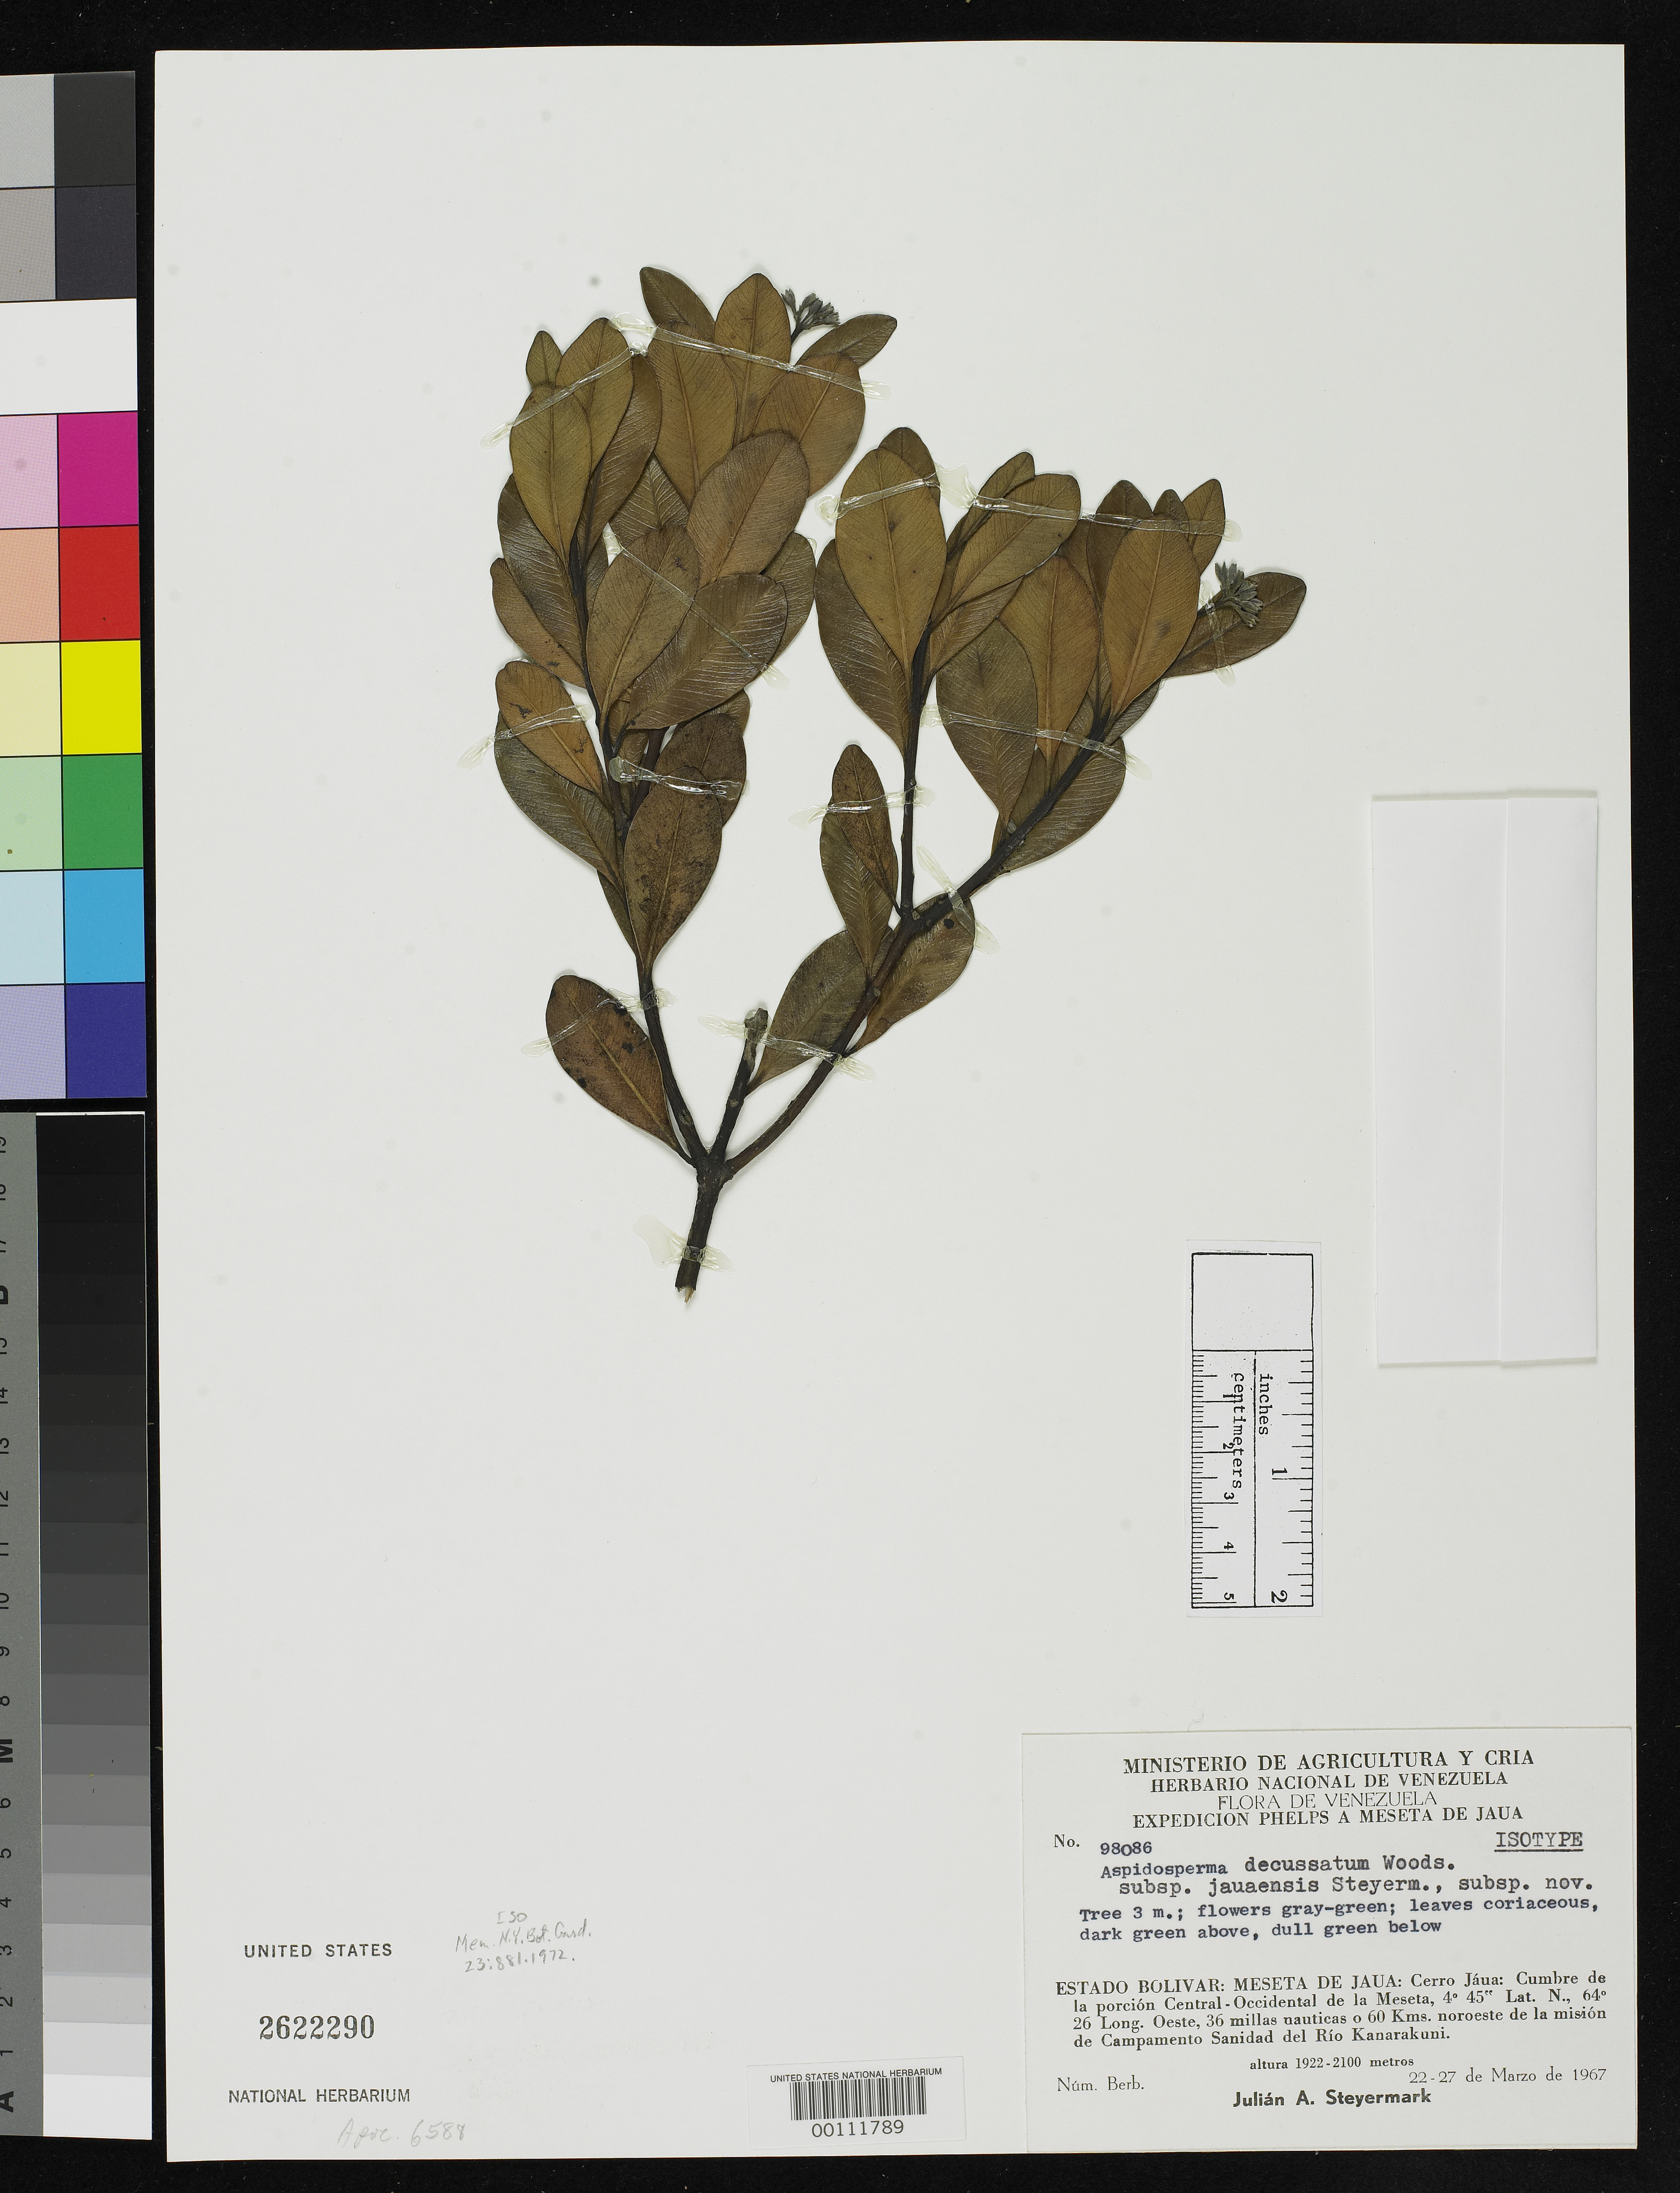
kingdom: Plantae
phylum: Tracheophyta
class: Magnoliopsida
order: Gentianales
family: Apocynaceae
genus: Aspidosperma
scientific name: Aspidosperma decussatum subsp. jauaensis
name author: Steyerm.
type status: Isotype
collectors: J. Steyermark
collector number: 98086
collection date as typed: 22 Mar 1967 to 27 Mar 1967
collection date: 1967-03-22/1967-03-27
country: Venezuela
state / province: Bolivar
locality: Meseta de Jaua, Cerro Jaua.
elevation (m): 1922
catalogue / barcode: US 2622290